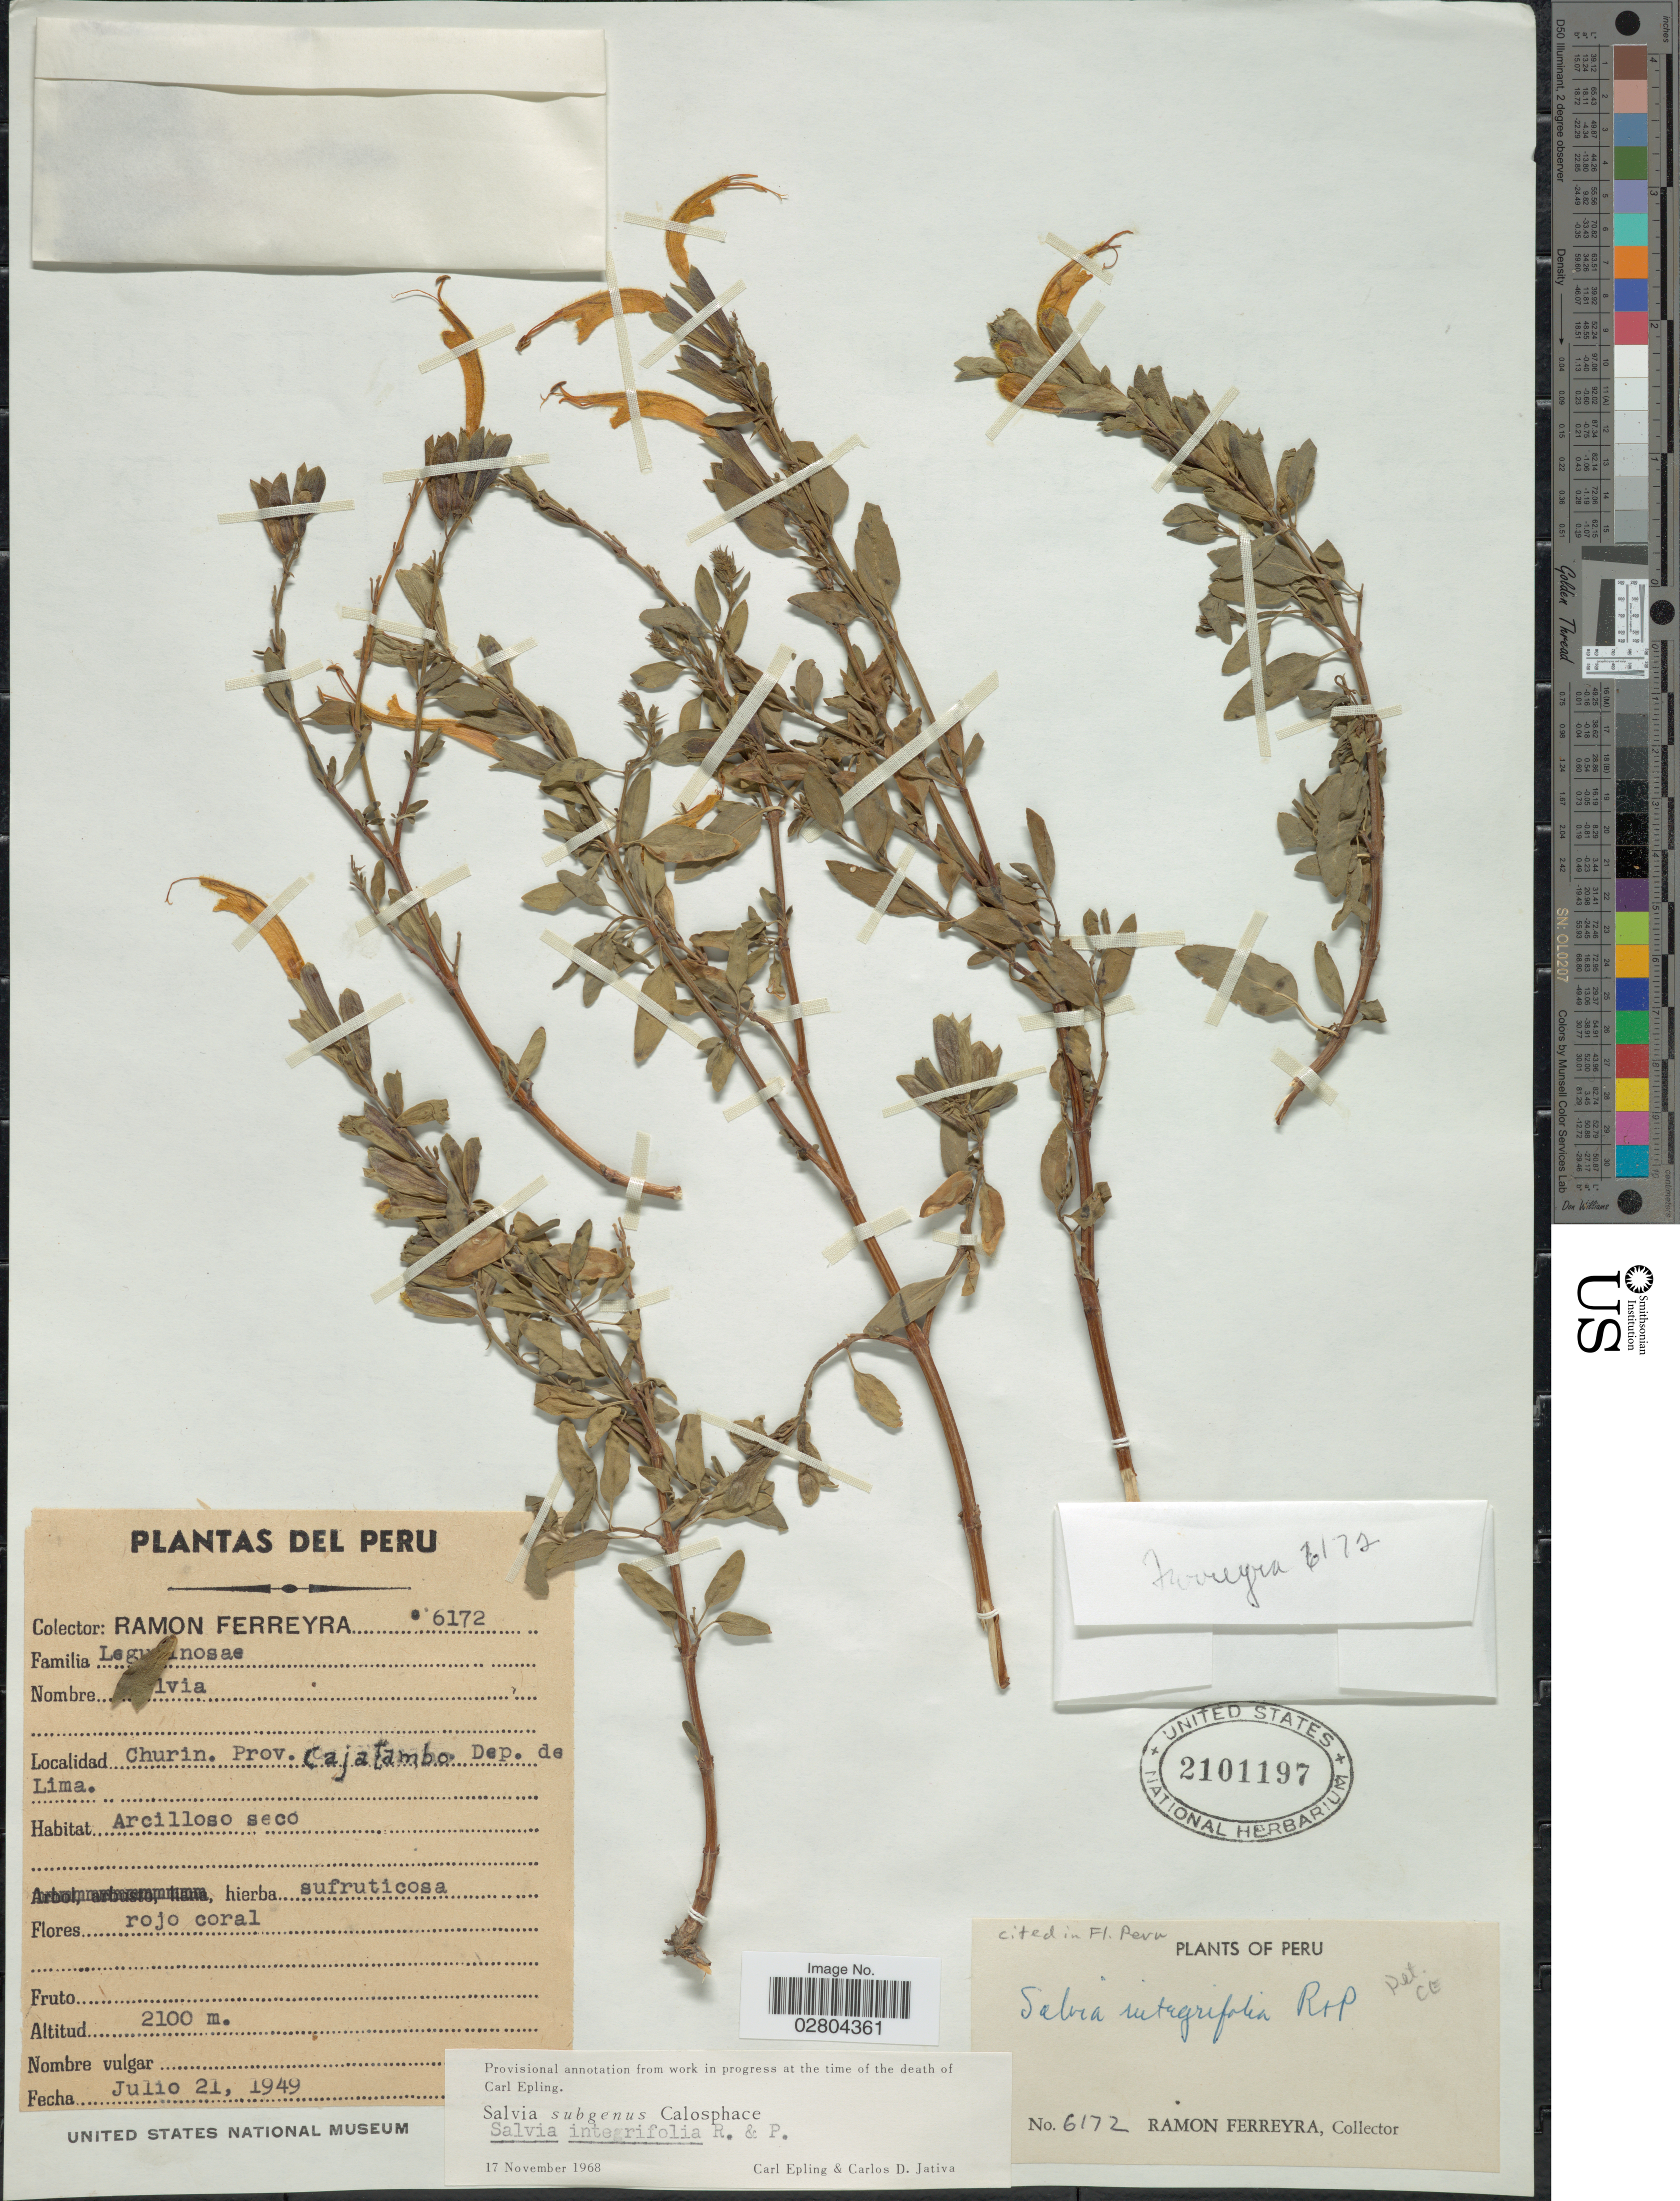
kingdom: Plantae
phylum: Tracheophyta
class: Magnoliopsida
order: Lamiales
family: Lamiaceae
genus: Salvia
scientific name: Salvia integrifolia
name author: Ruiz & Pav.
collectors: R. A. Ferreyra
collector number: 6172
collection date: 1949-07-21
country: Peru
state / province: Lima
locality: Churin. Prov. Cajatambo. Dep. de Lima.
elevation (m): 2100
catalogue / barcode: US 2101197